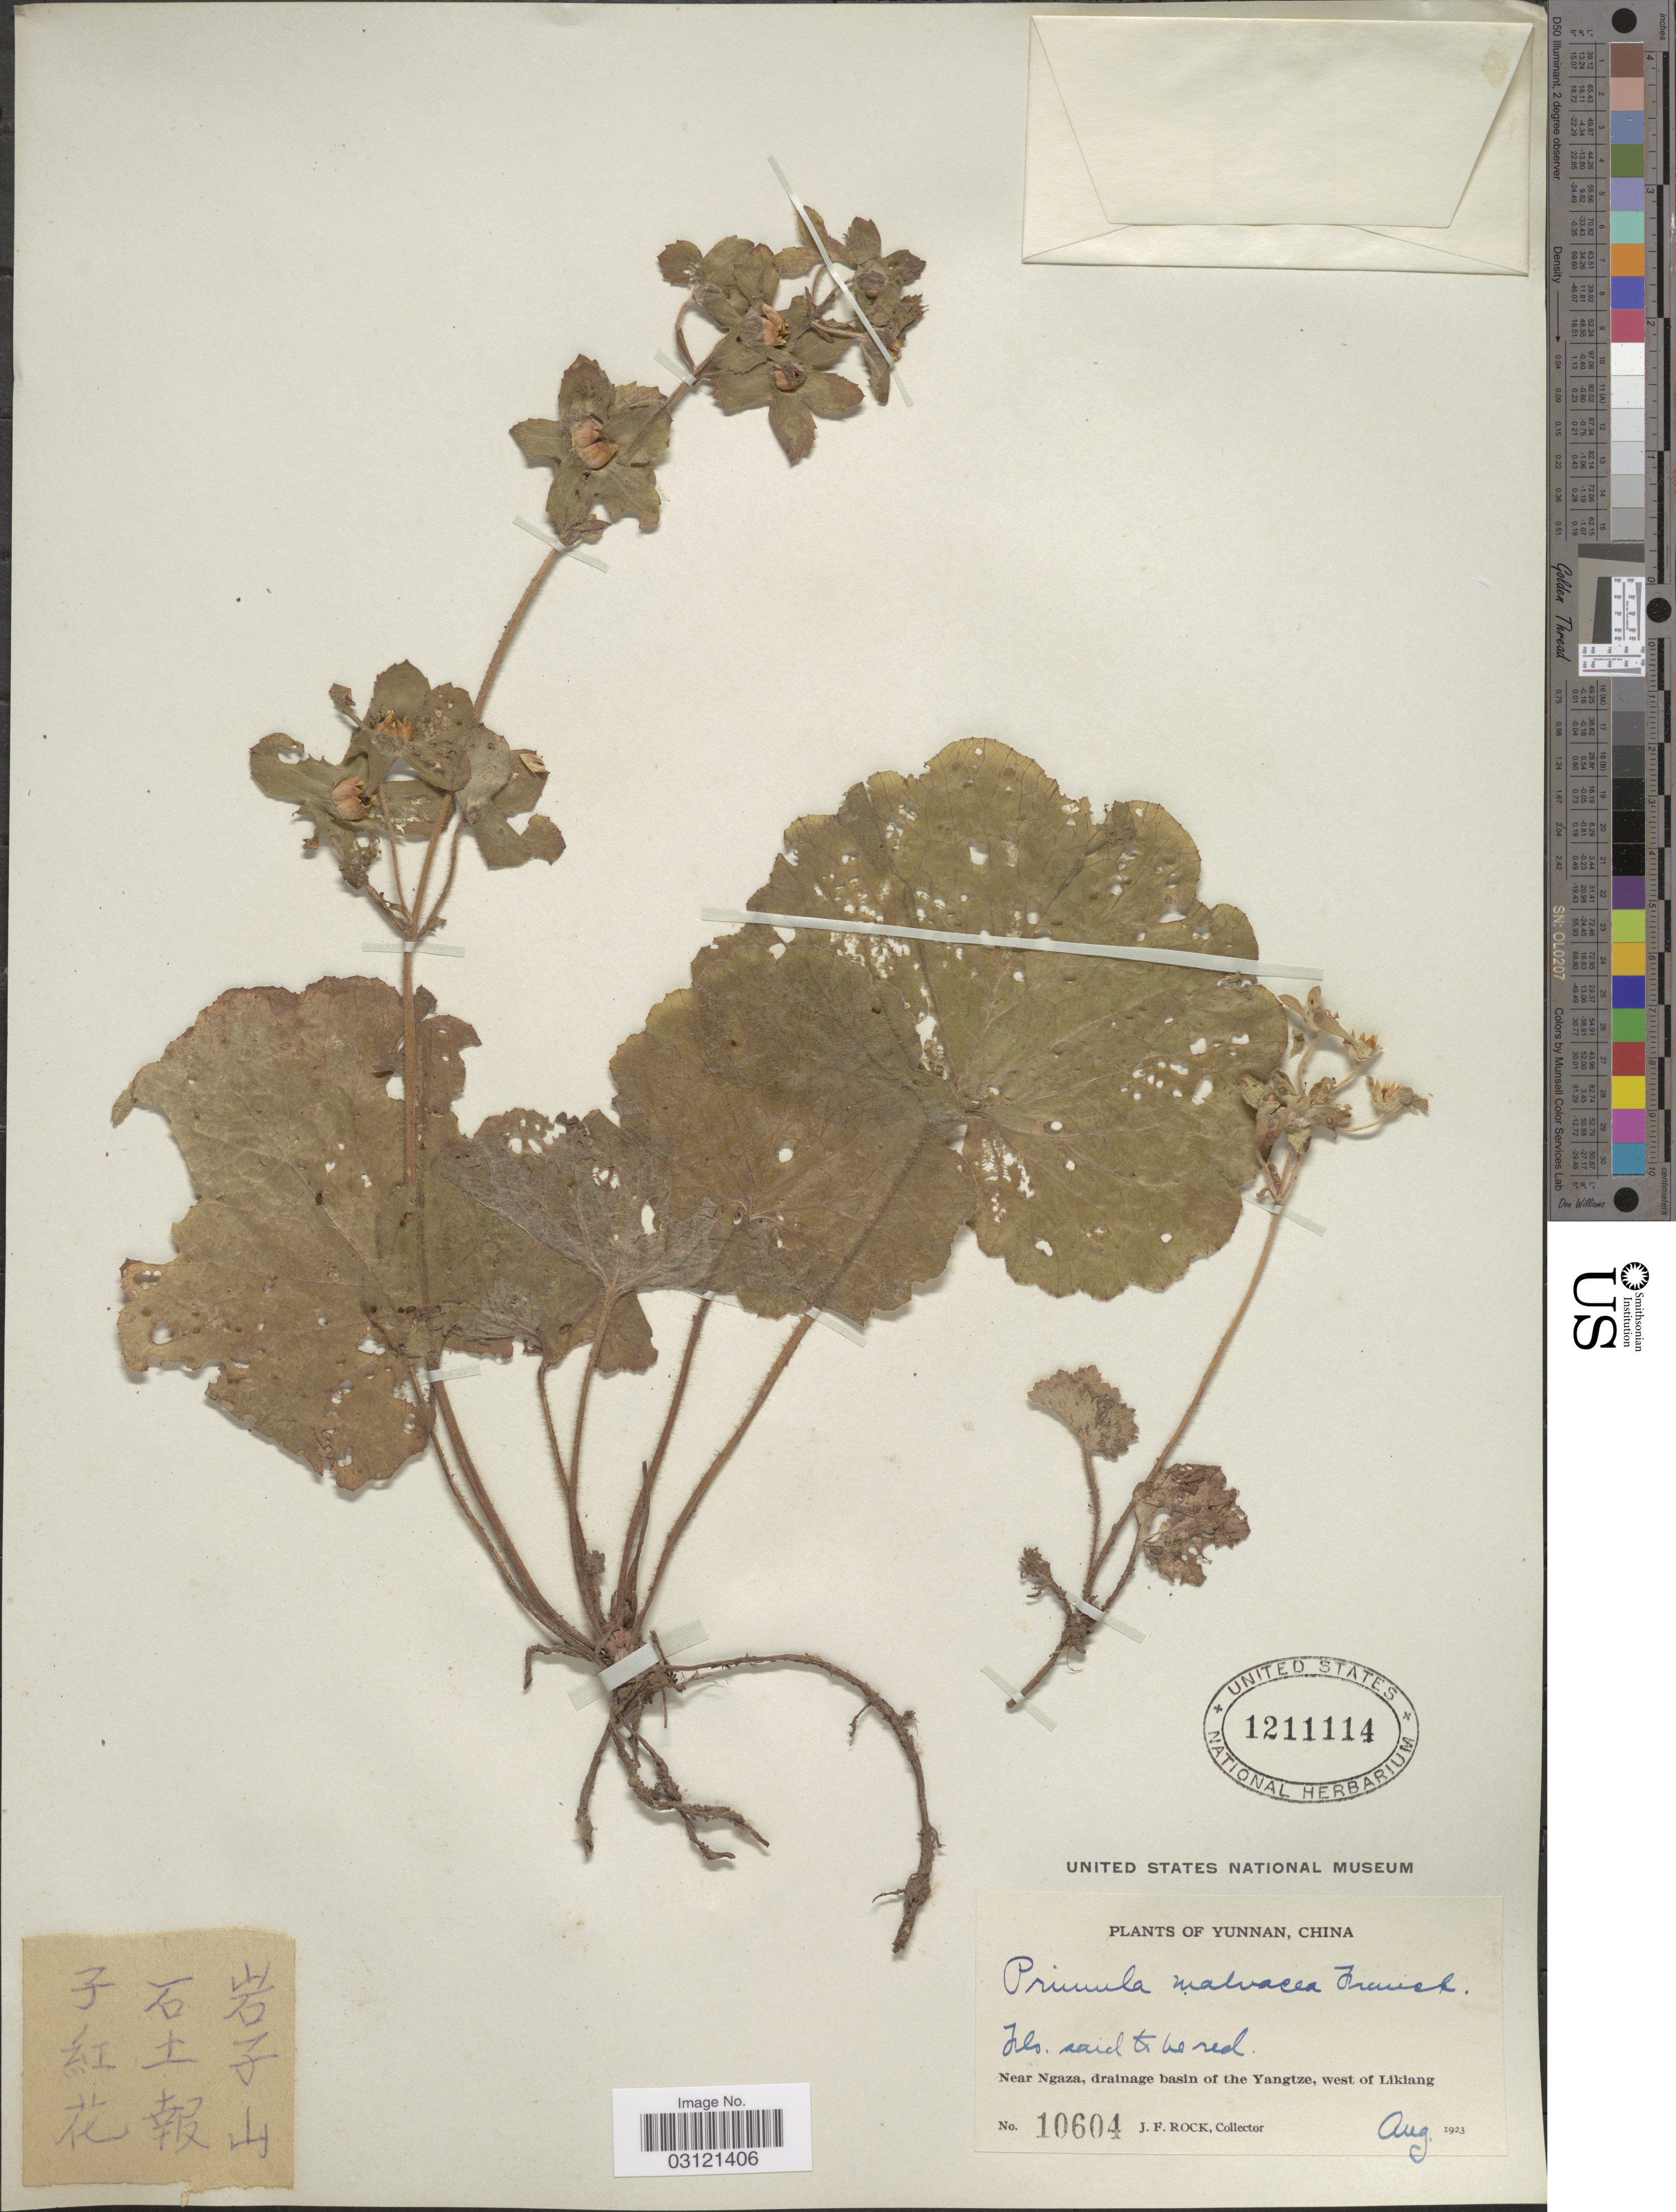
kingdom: Plantae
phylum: Tracheophyta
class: Magnoliopsida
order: Ericales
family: Primulaceae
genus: Primula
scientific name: Primula malvacea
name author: Franch.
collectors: J. Rock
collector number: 10604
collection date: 1923-08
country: China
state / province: Yunnan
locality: Near Ngaza, drainage basin of the Yangtze, west of Likiang.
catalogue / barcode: US 1211114